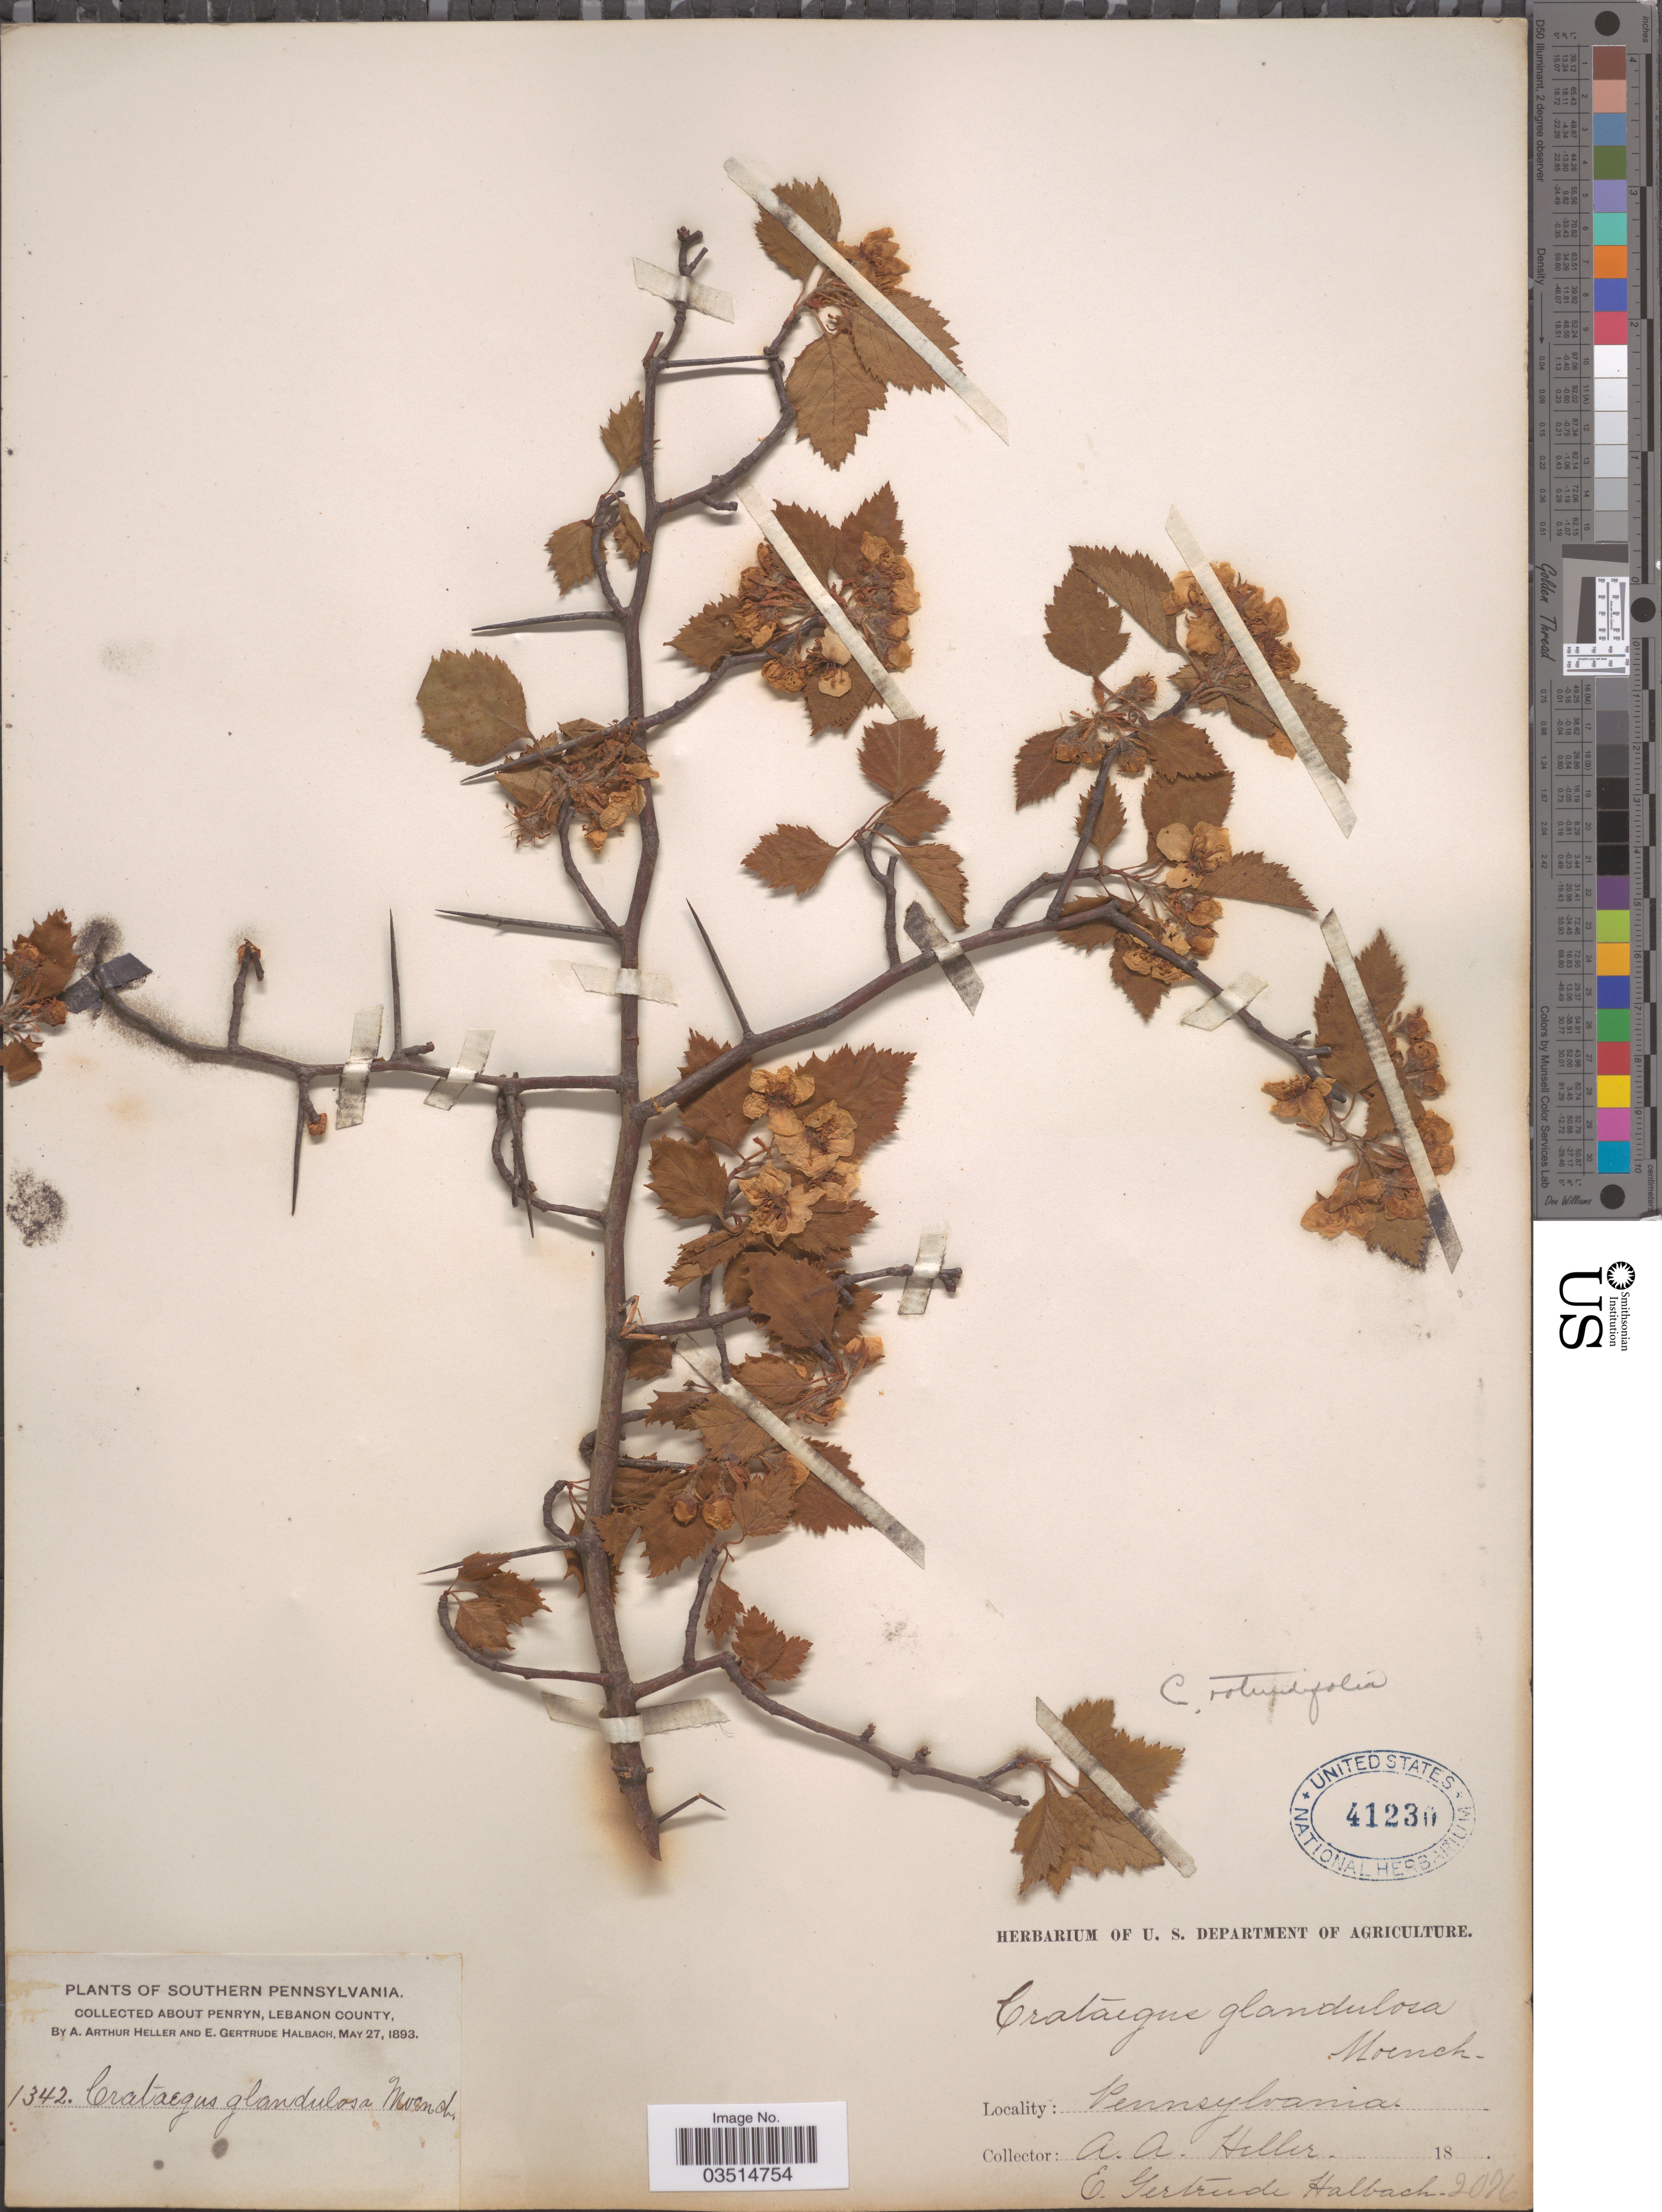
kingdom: Plantae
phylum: Tracheophyta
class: Magnoliopsida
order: Rosales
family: Rosaceae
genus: Crataegus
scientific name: Crataegus elliptica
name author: Elliott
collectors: A. A. Heller & E. G. Halbach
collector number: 1342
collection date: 1893-05-27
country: United States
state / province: Pennsylvania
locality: Southern Pennsylvania. About Penryn, Lebanon County.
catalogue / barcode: US 41230